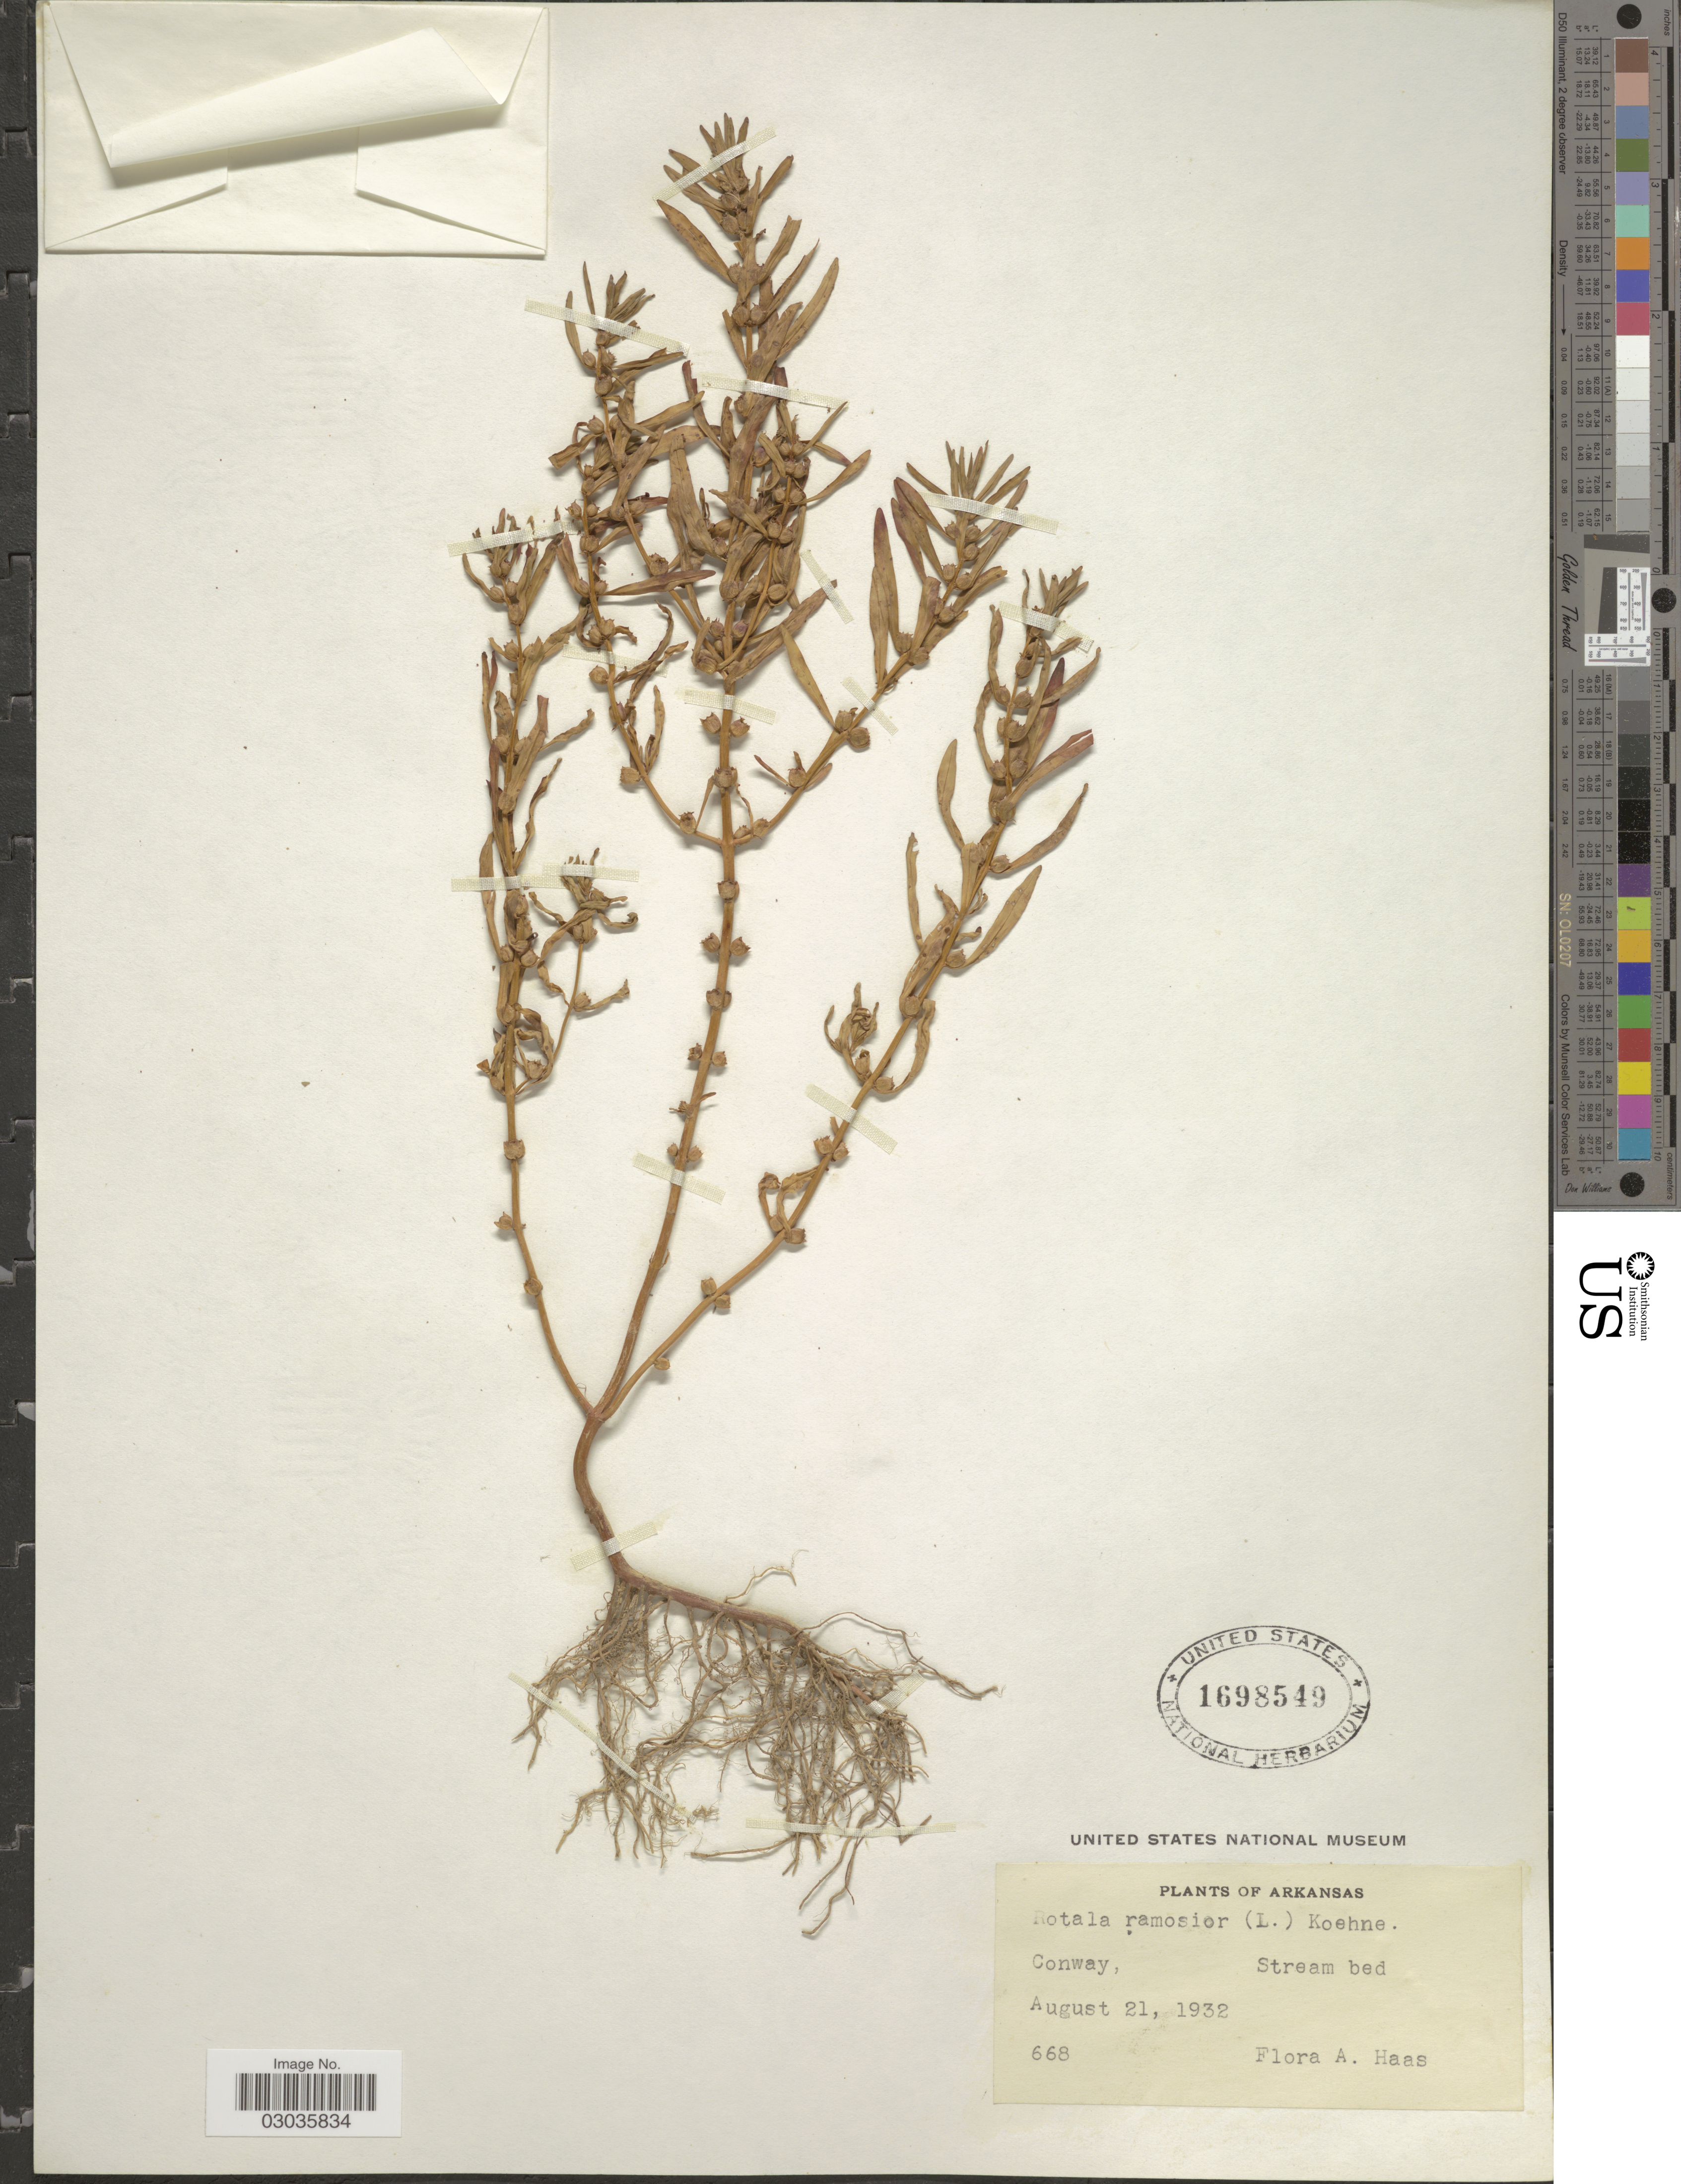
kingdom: Plantae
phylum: Tracheophyta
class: Magnoliopsida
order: Myrtales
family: Lythraceae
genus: Rotala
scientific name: Rotala ramosior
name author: (L.) Koehne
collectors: F. A. Haas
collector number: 668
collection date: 1932-08-21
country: United States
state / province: Arkansas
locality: Conway, Stream bed.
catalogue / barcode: US 1698549